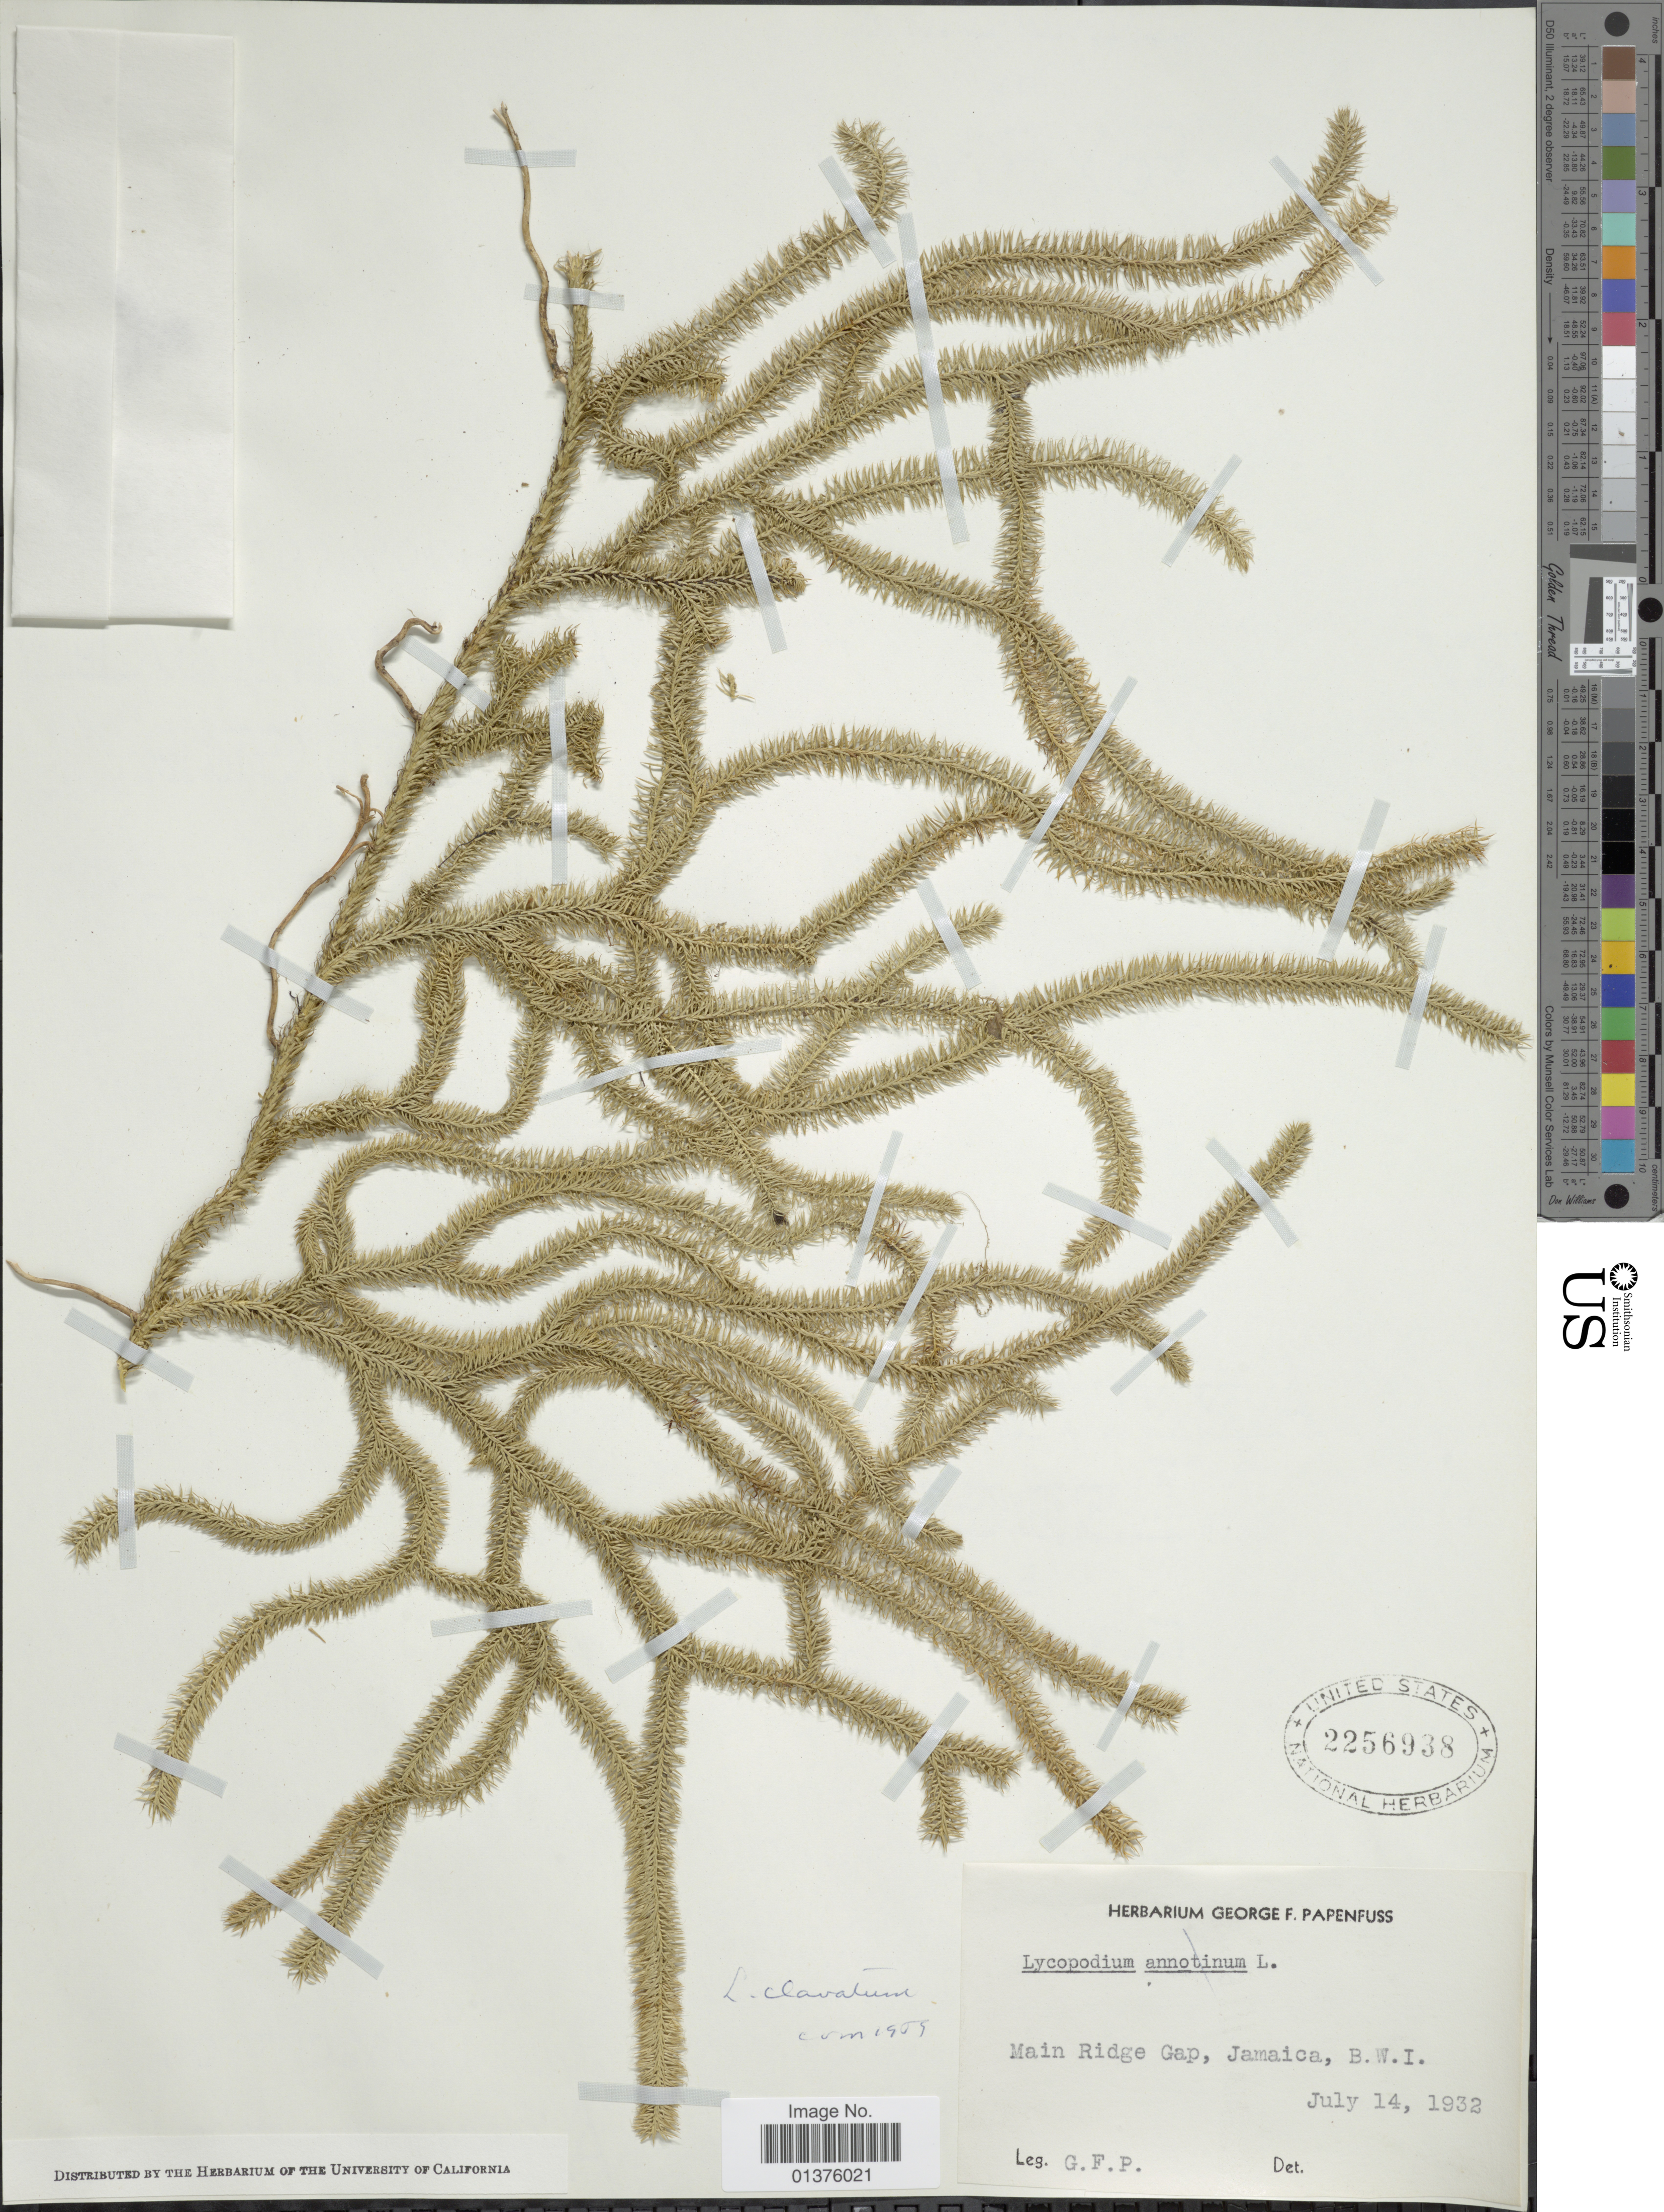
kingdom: Plantae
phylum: Tracheophyta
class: Lycopodiopsida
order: Lycopodiales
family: Lycopodiaceae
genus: Lycopodium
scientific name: Lycopodium clavatum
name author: L.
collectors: G. Papenfuss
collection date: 1932-07-14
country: Jamaica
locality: Main Ridge Gap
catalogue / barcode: US 2256938